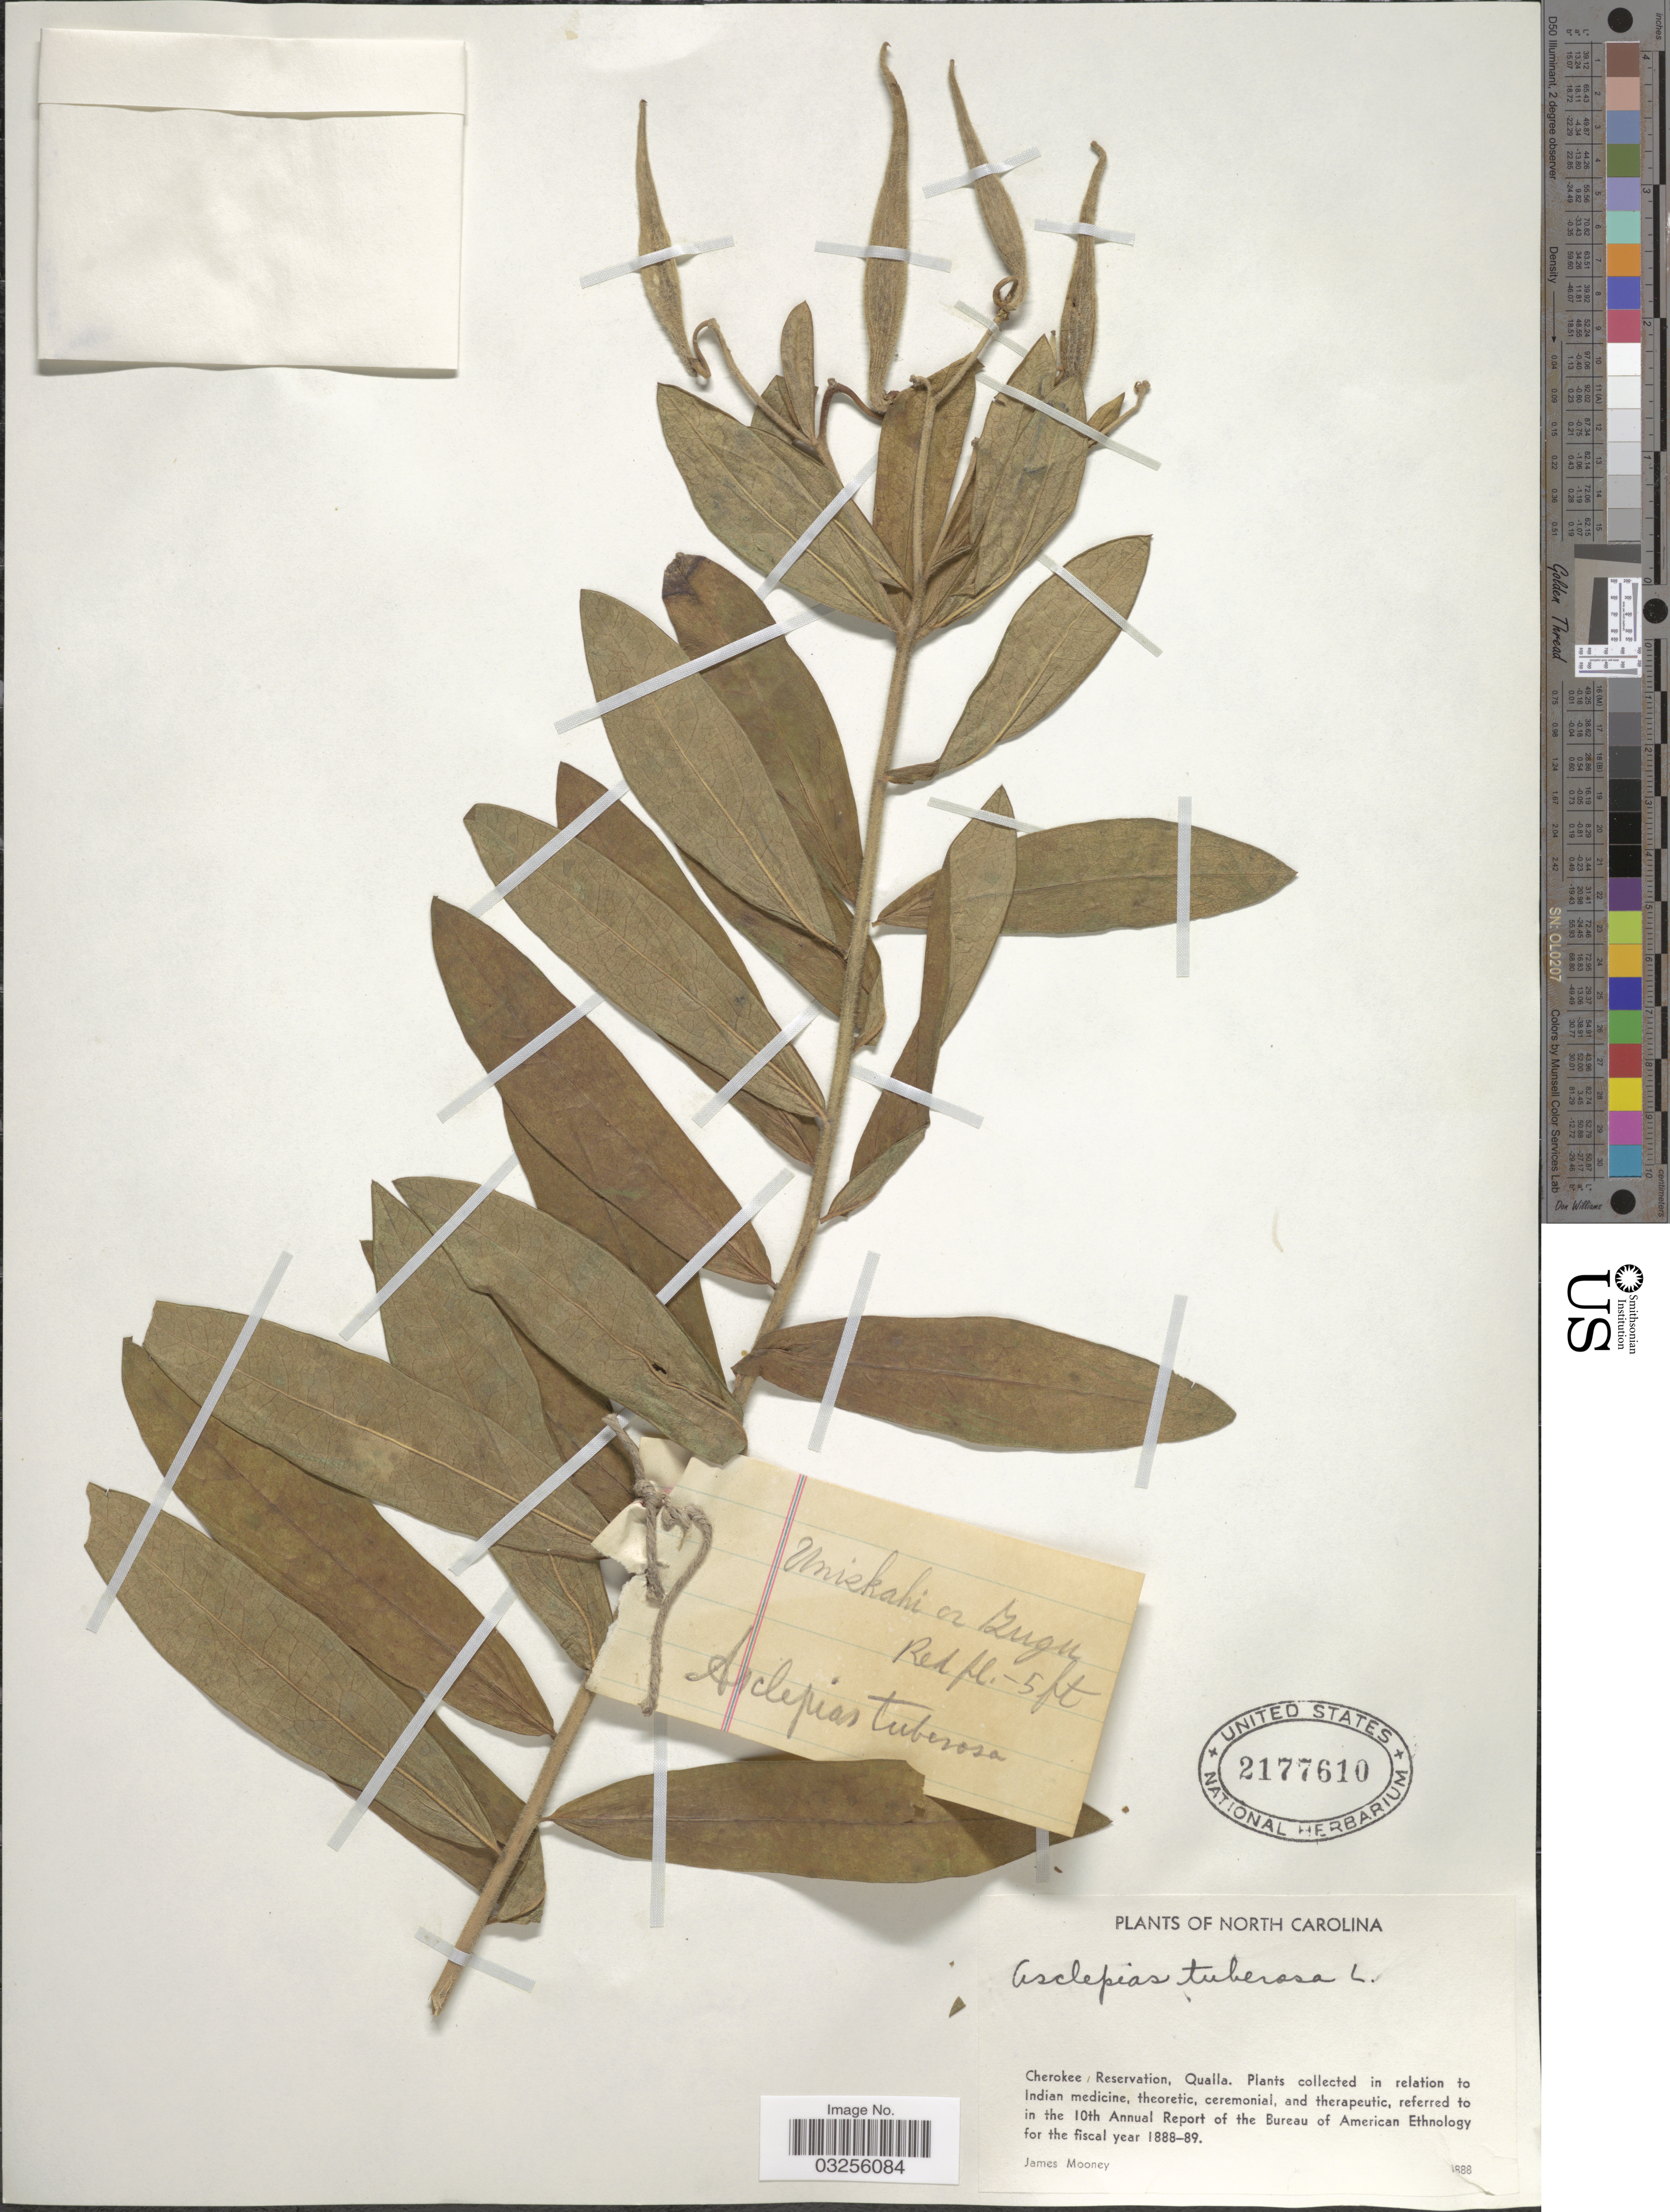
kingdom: Plantae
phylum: Tracheophyta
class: Magnoliopsida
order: Gentianales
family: Apocynaceae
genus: Asclepias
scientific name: Asclepias tuberosa subsp. tuberosa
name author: L.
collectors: J. Mooney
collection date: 1888/1889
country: United States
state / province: North Carolina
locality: Cherokee Reservation, Qualla.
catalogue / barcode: US 2177610